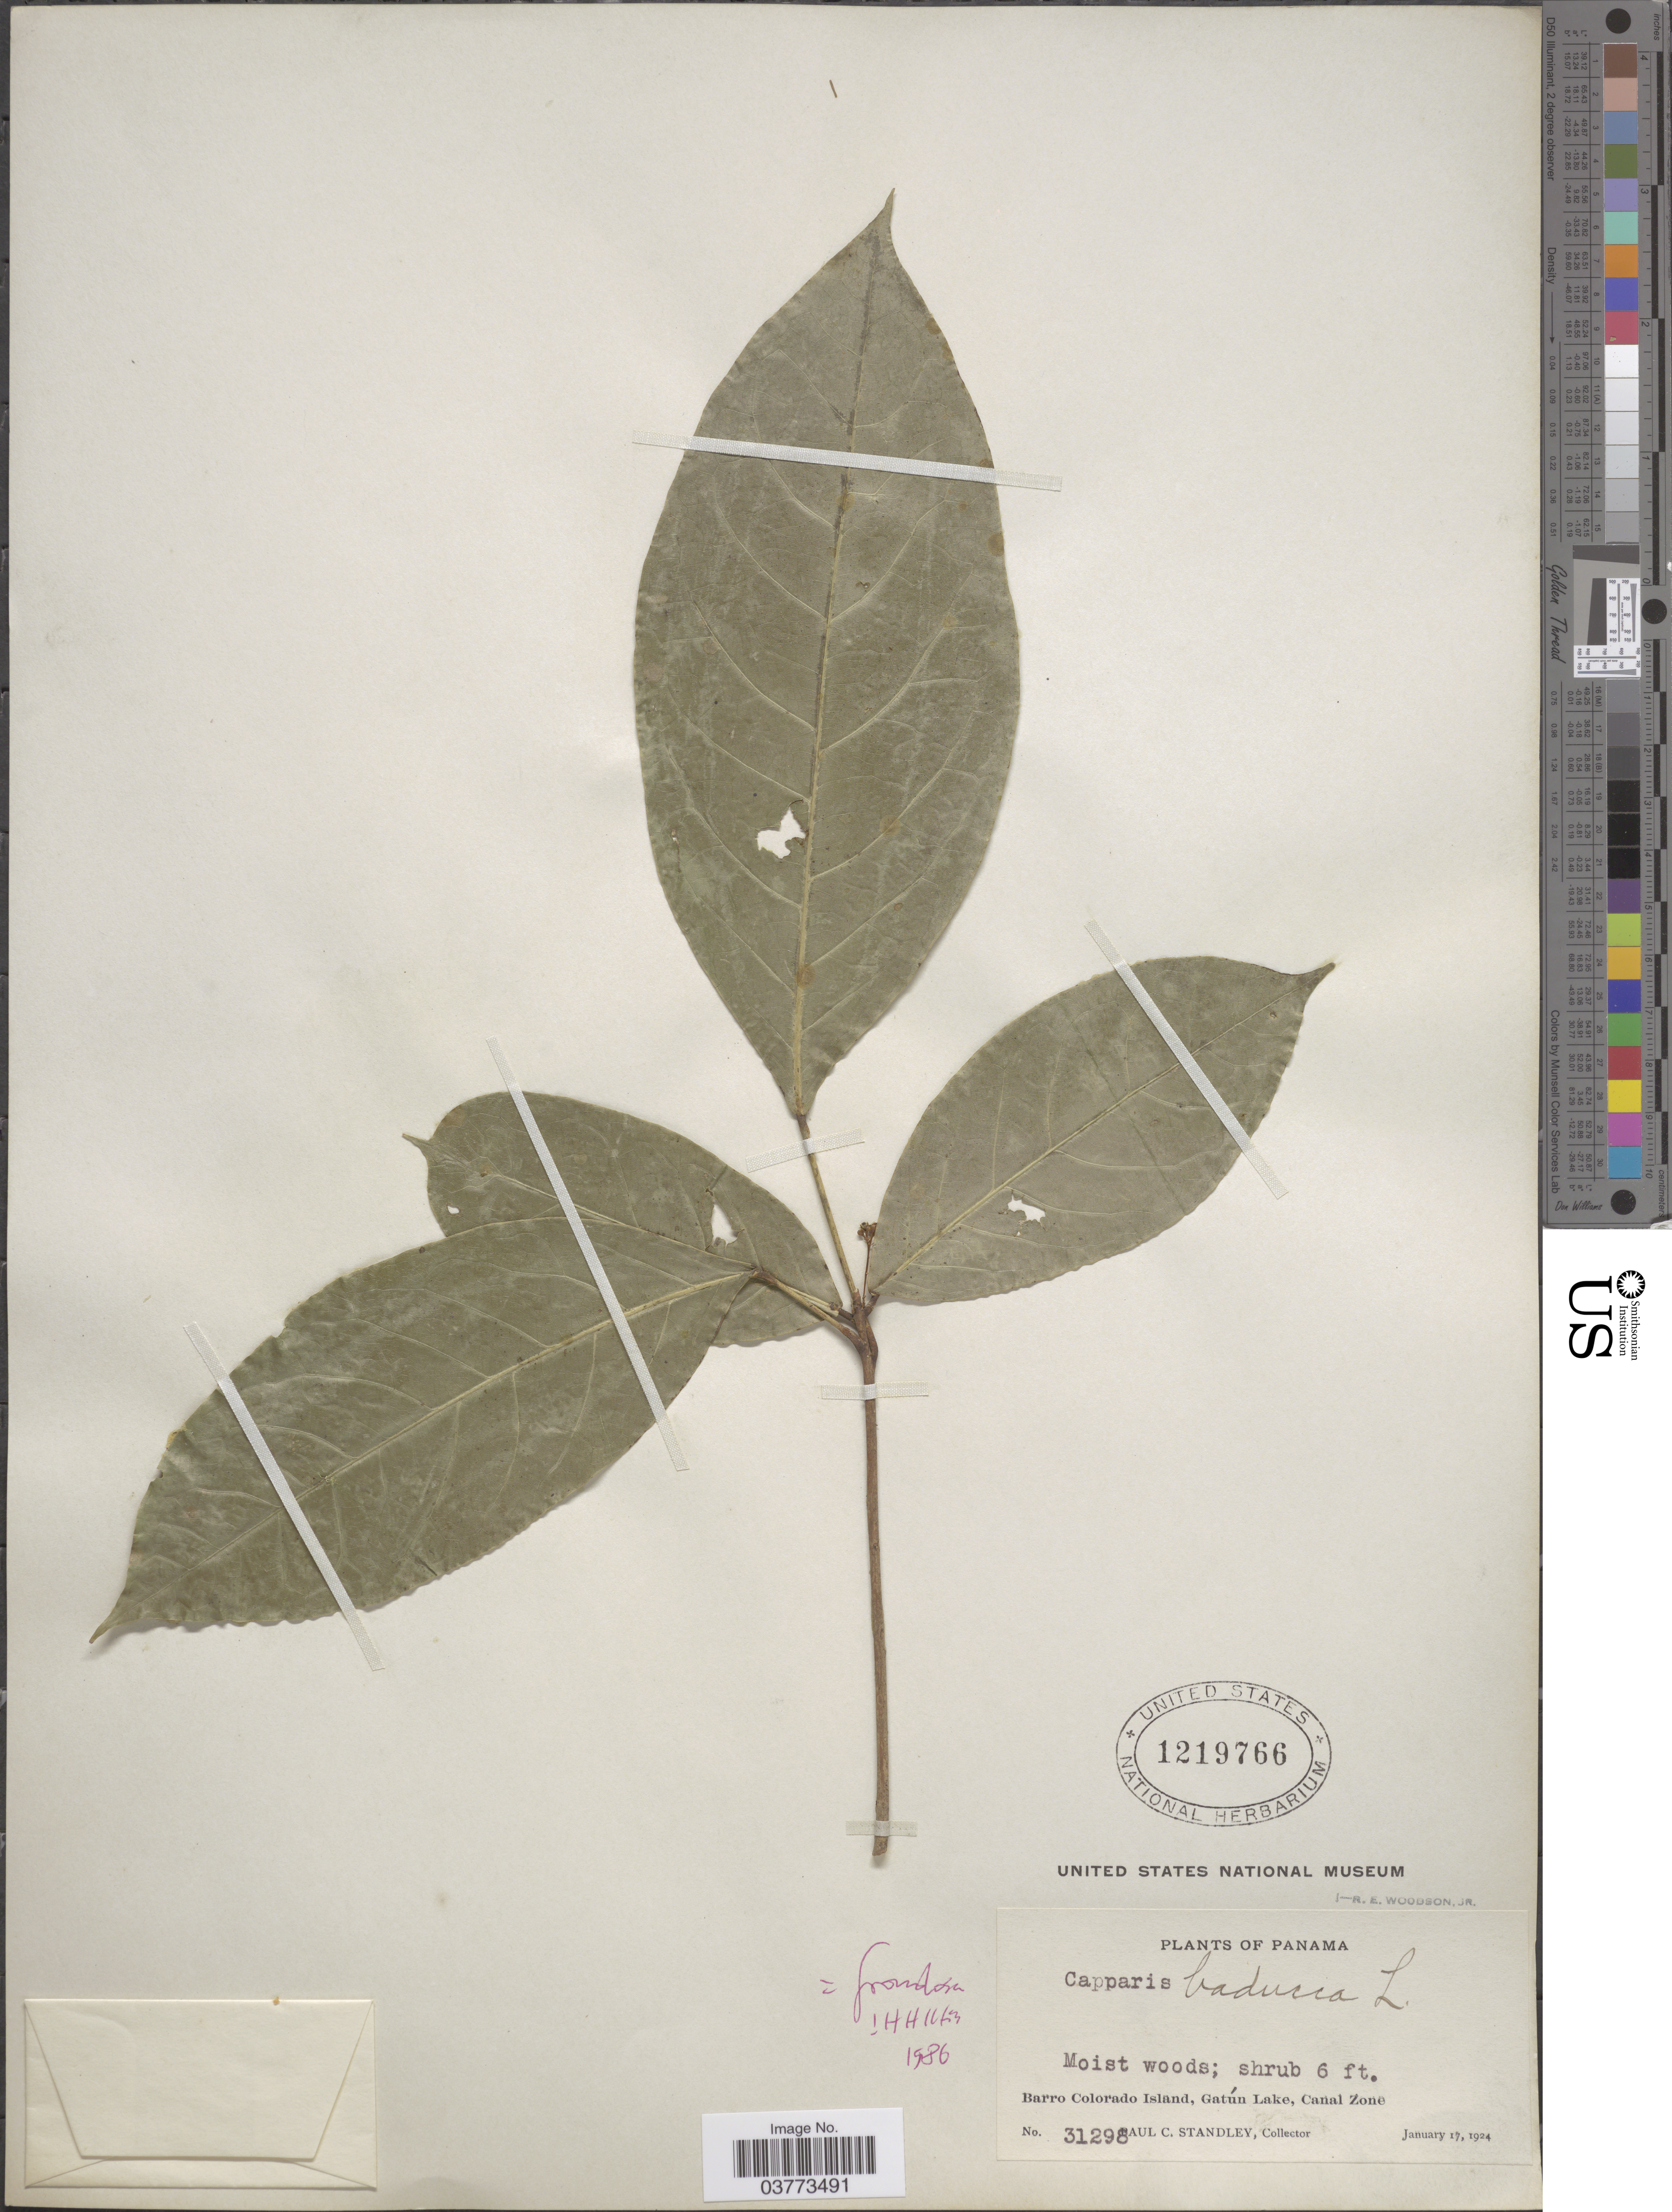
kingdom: Plantae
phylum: Tracheophyta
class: Magnoliopsida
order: Brassicales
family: Capparaceae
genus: Capparidastrum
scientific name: Capparidastrum frondosum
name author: (Jacq.) Cornejo & Iltis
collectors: P. C. Standley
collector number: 31298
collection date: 1924-01-17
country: Panama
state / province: Panamá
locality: Barro Colorado Island, Gatún Lake, Canal Zone.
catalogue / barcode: US 1219766